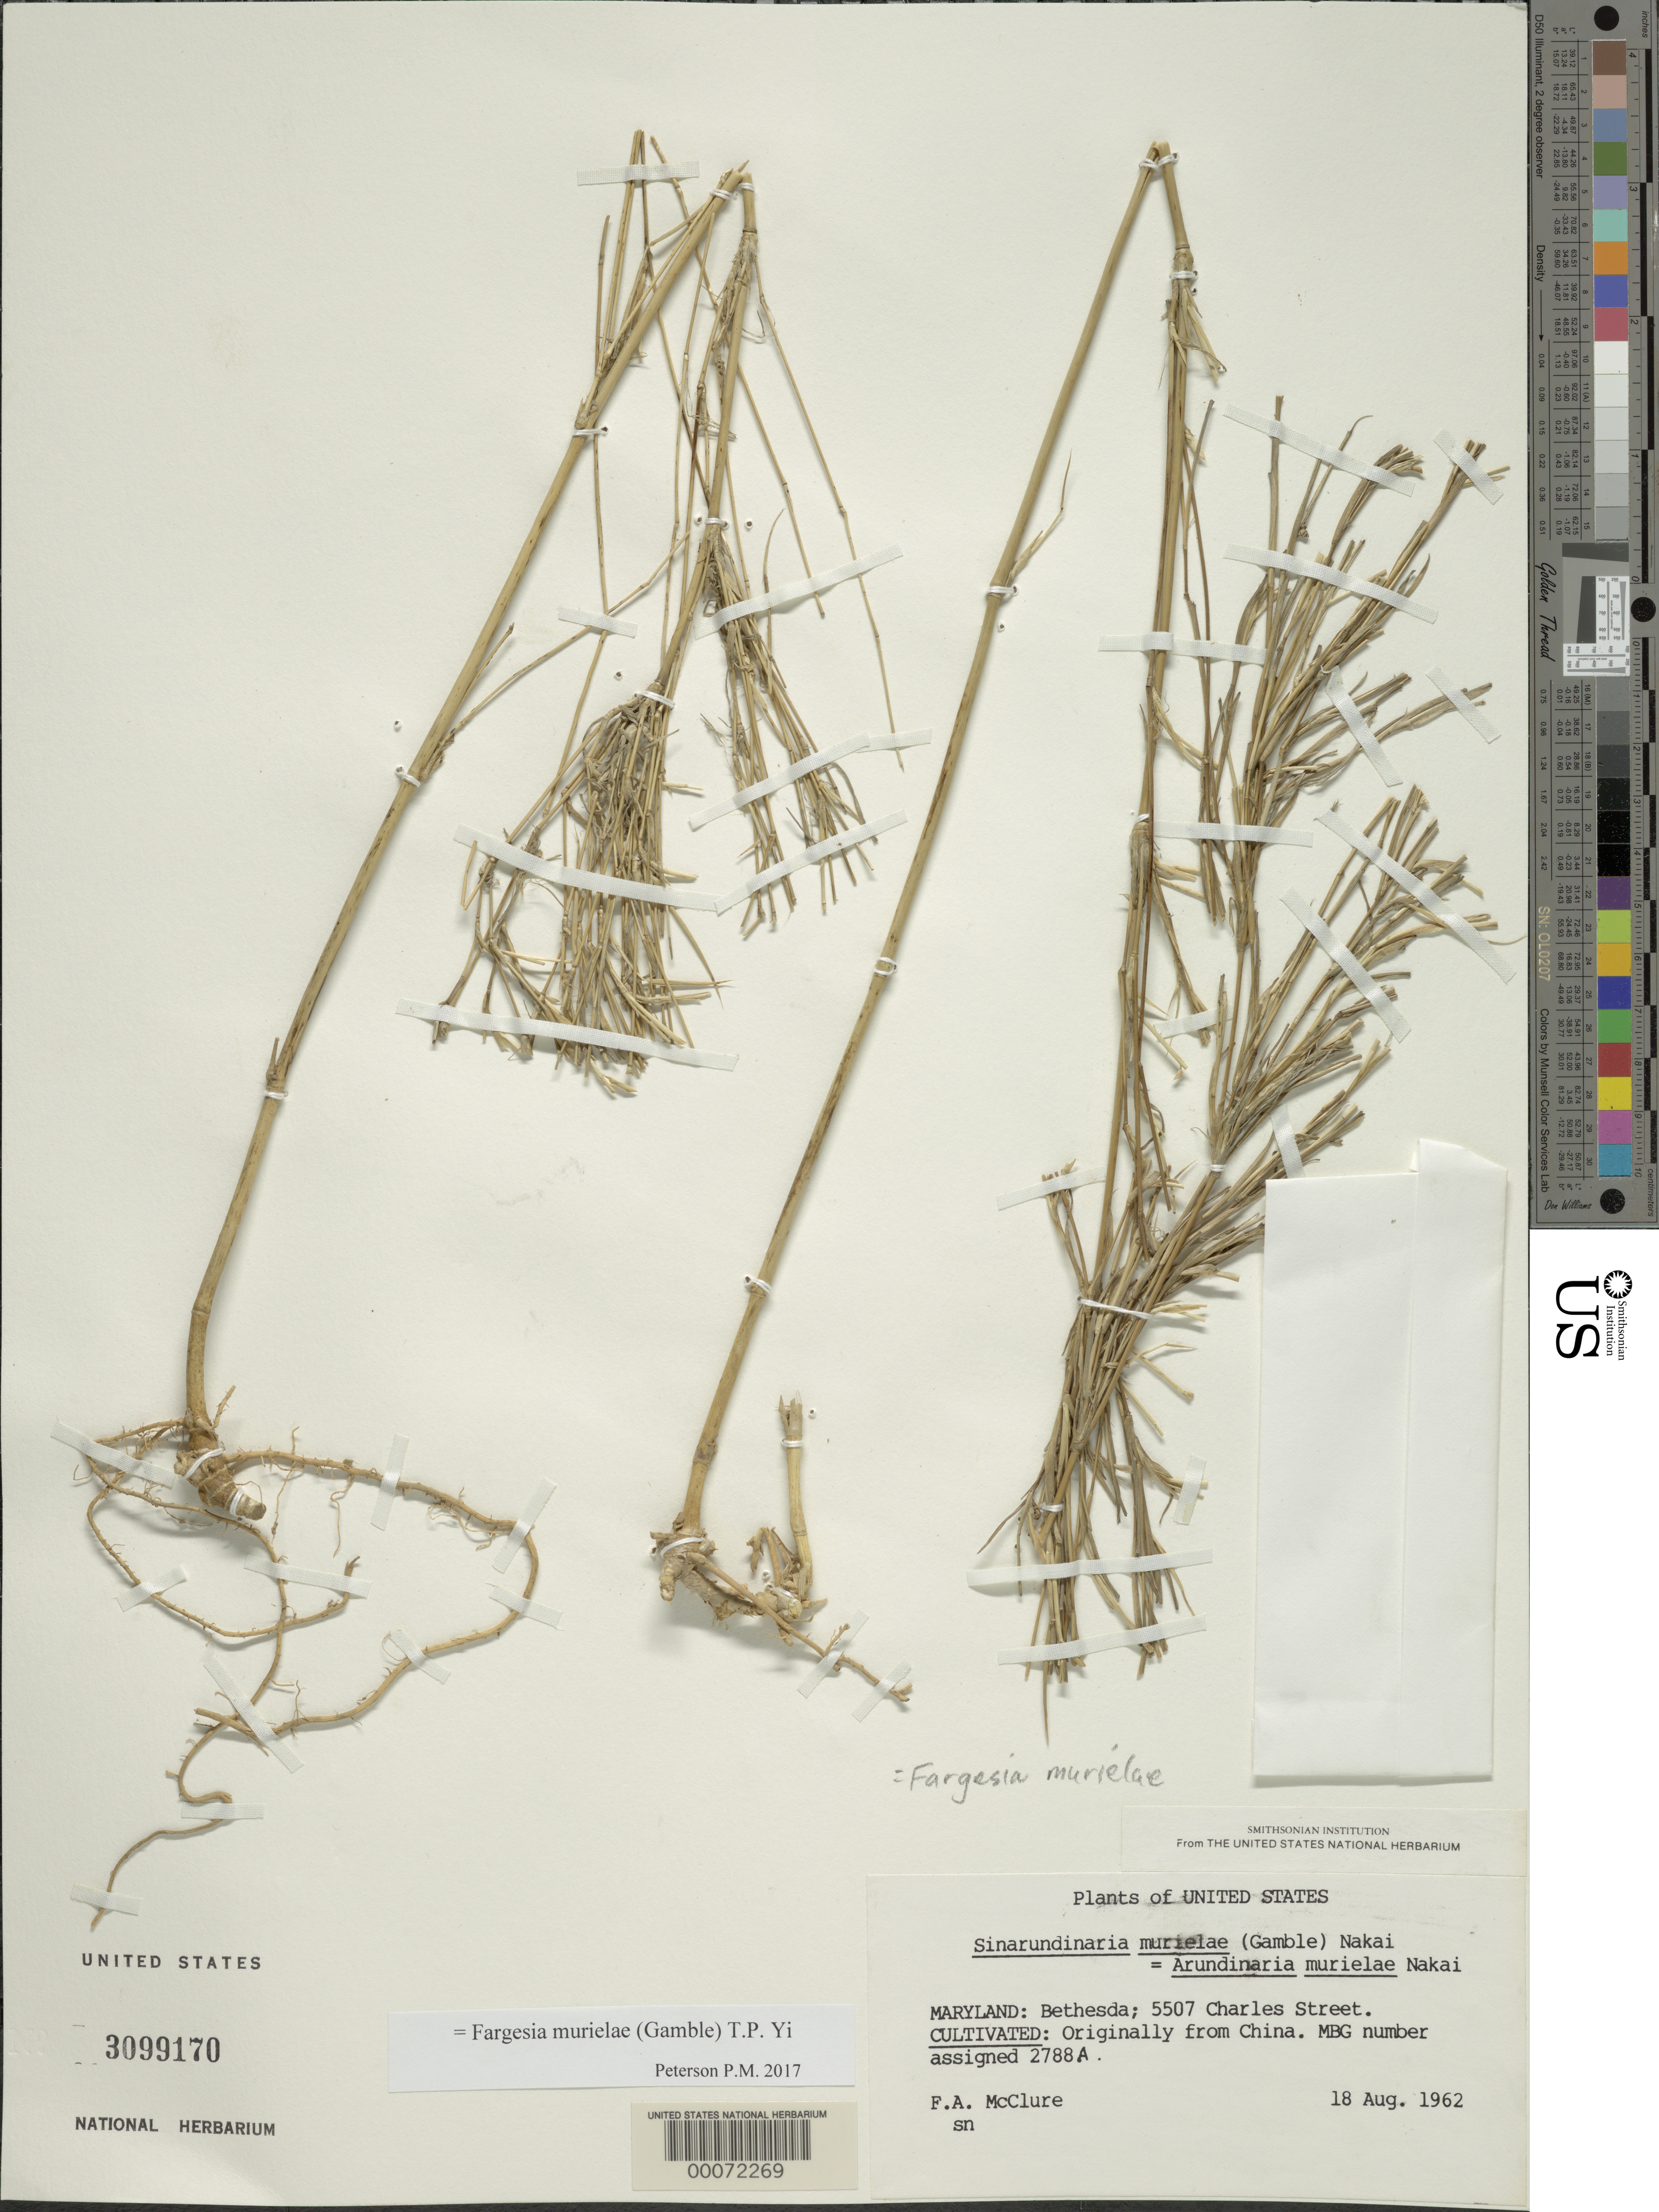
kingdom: Plantae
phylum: Tracheophyta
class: Liliopsida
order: Poales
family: Poaceae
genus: Fargesia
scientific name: Fargesia murielae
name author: (Gamble) T.P. Yi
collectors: F. A. McClure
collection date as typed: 18 Aug 1962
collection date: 1962-08-18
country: United States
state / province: Maryland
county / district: Montgomery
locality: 5507 Charles Street, Bethesda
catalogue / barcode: US 3099170